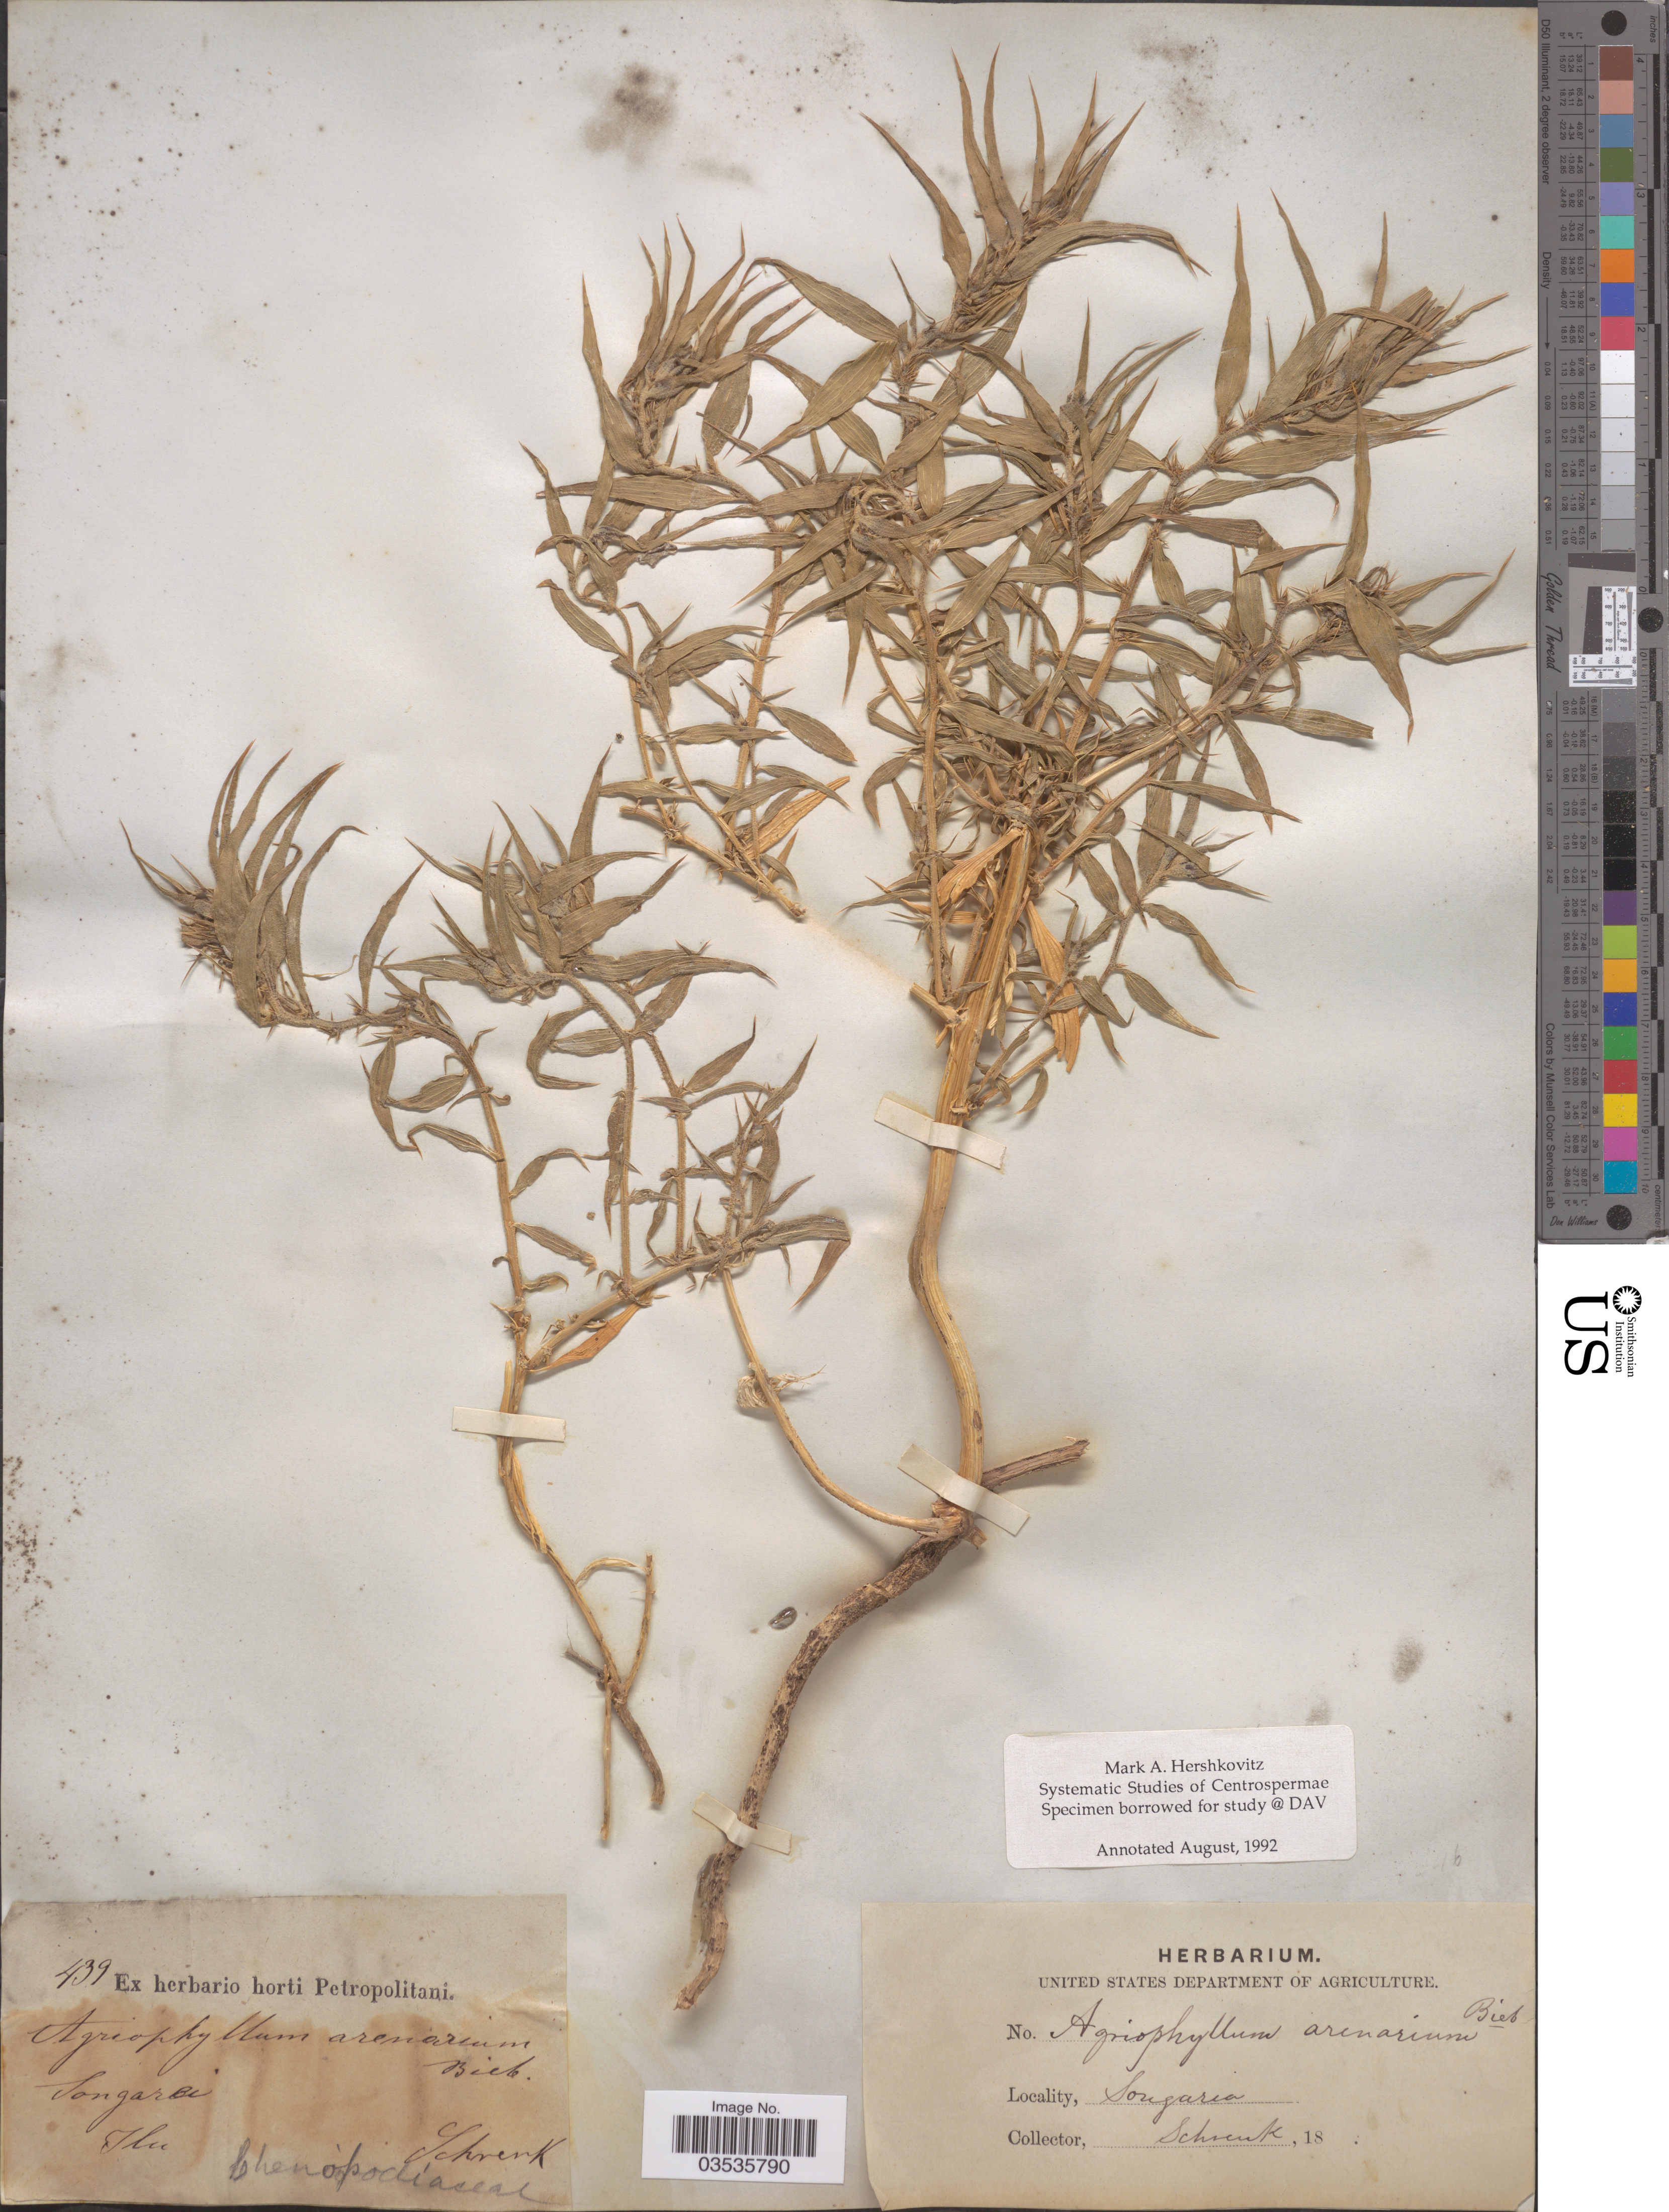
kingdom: Plantae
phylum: Tracheophyta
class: Magnoliopsida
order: Caryophyllales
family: Amaranthaceae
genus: Agriophyllum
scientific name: Agriophyllum arenarium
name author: Bunge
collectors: A.G. Schrenk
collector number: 439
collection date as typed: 18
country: Kazakhstan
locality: Songaria. Ilu. [interpreted]